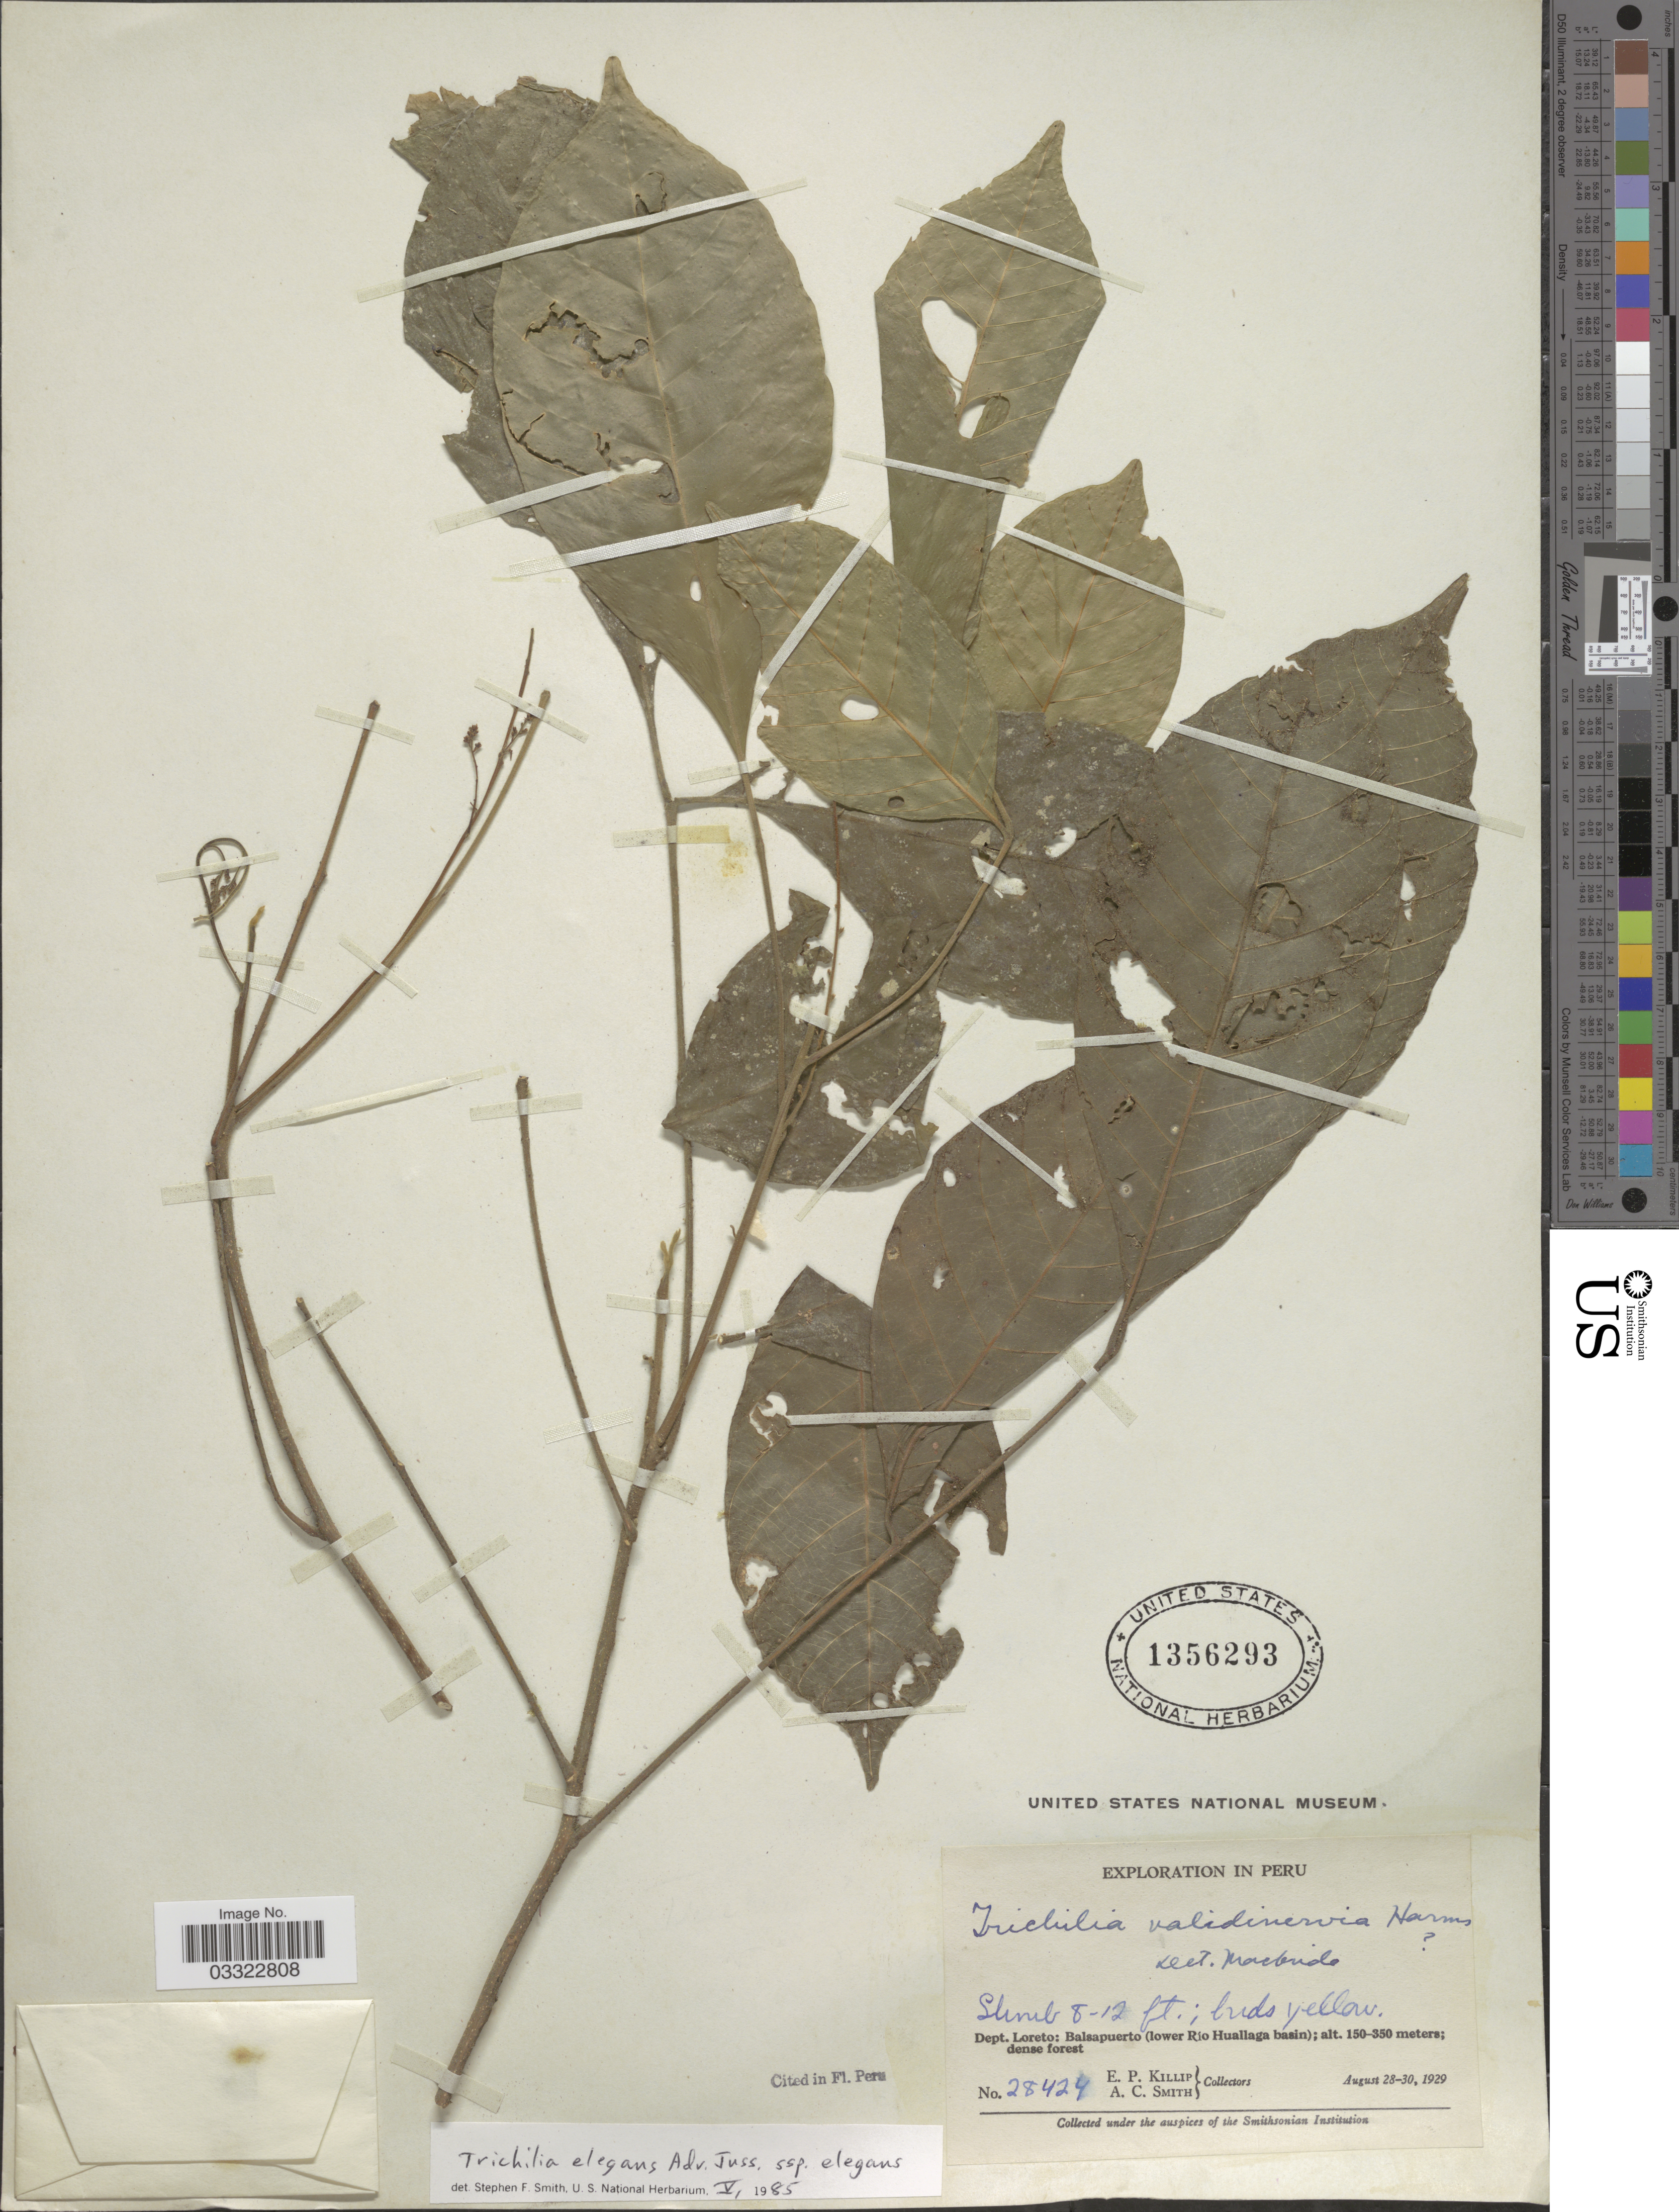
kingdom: Plantae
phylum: Tracheophyta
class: Magnoliopsida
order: Sapindales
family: Meliaceae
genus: Trichilia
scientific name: Trichilia elegans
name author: A. Juss.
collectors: E. P. Killip & A. C. Smith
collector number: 28424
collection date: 1929-08-28/1929-08-30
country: Peru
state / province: Loreto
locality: Dept. Loreto: Balsapuerto (lower Río Huallaga basin).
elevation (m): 150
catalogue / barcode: US 1356293